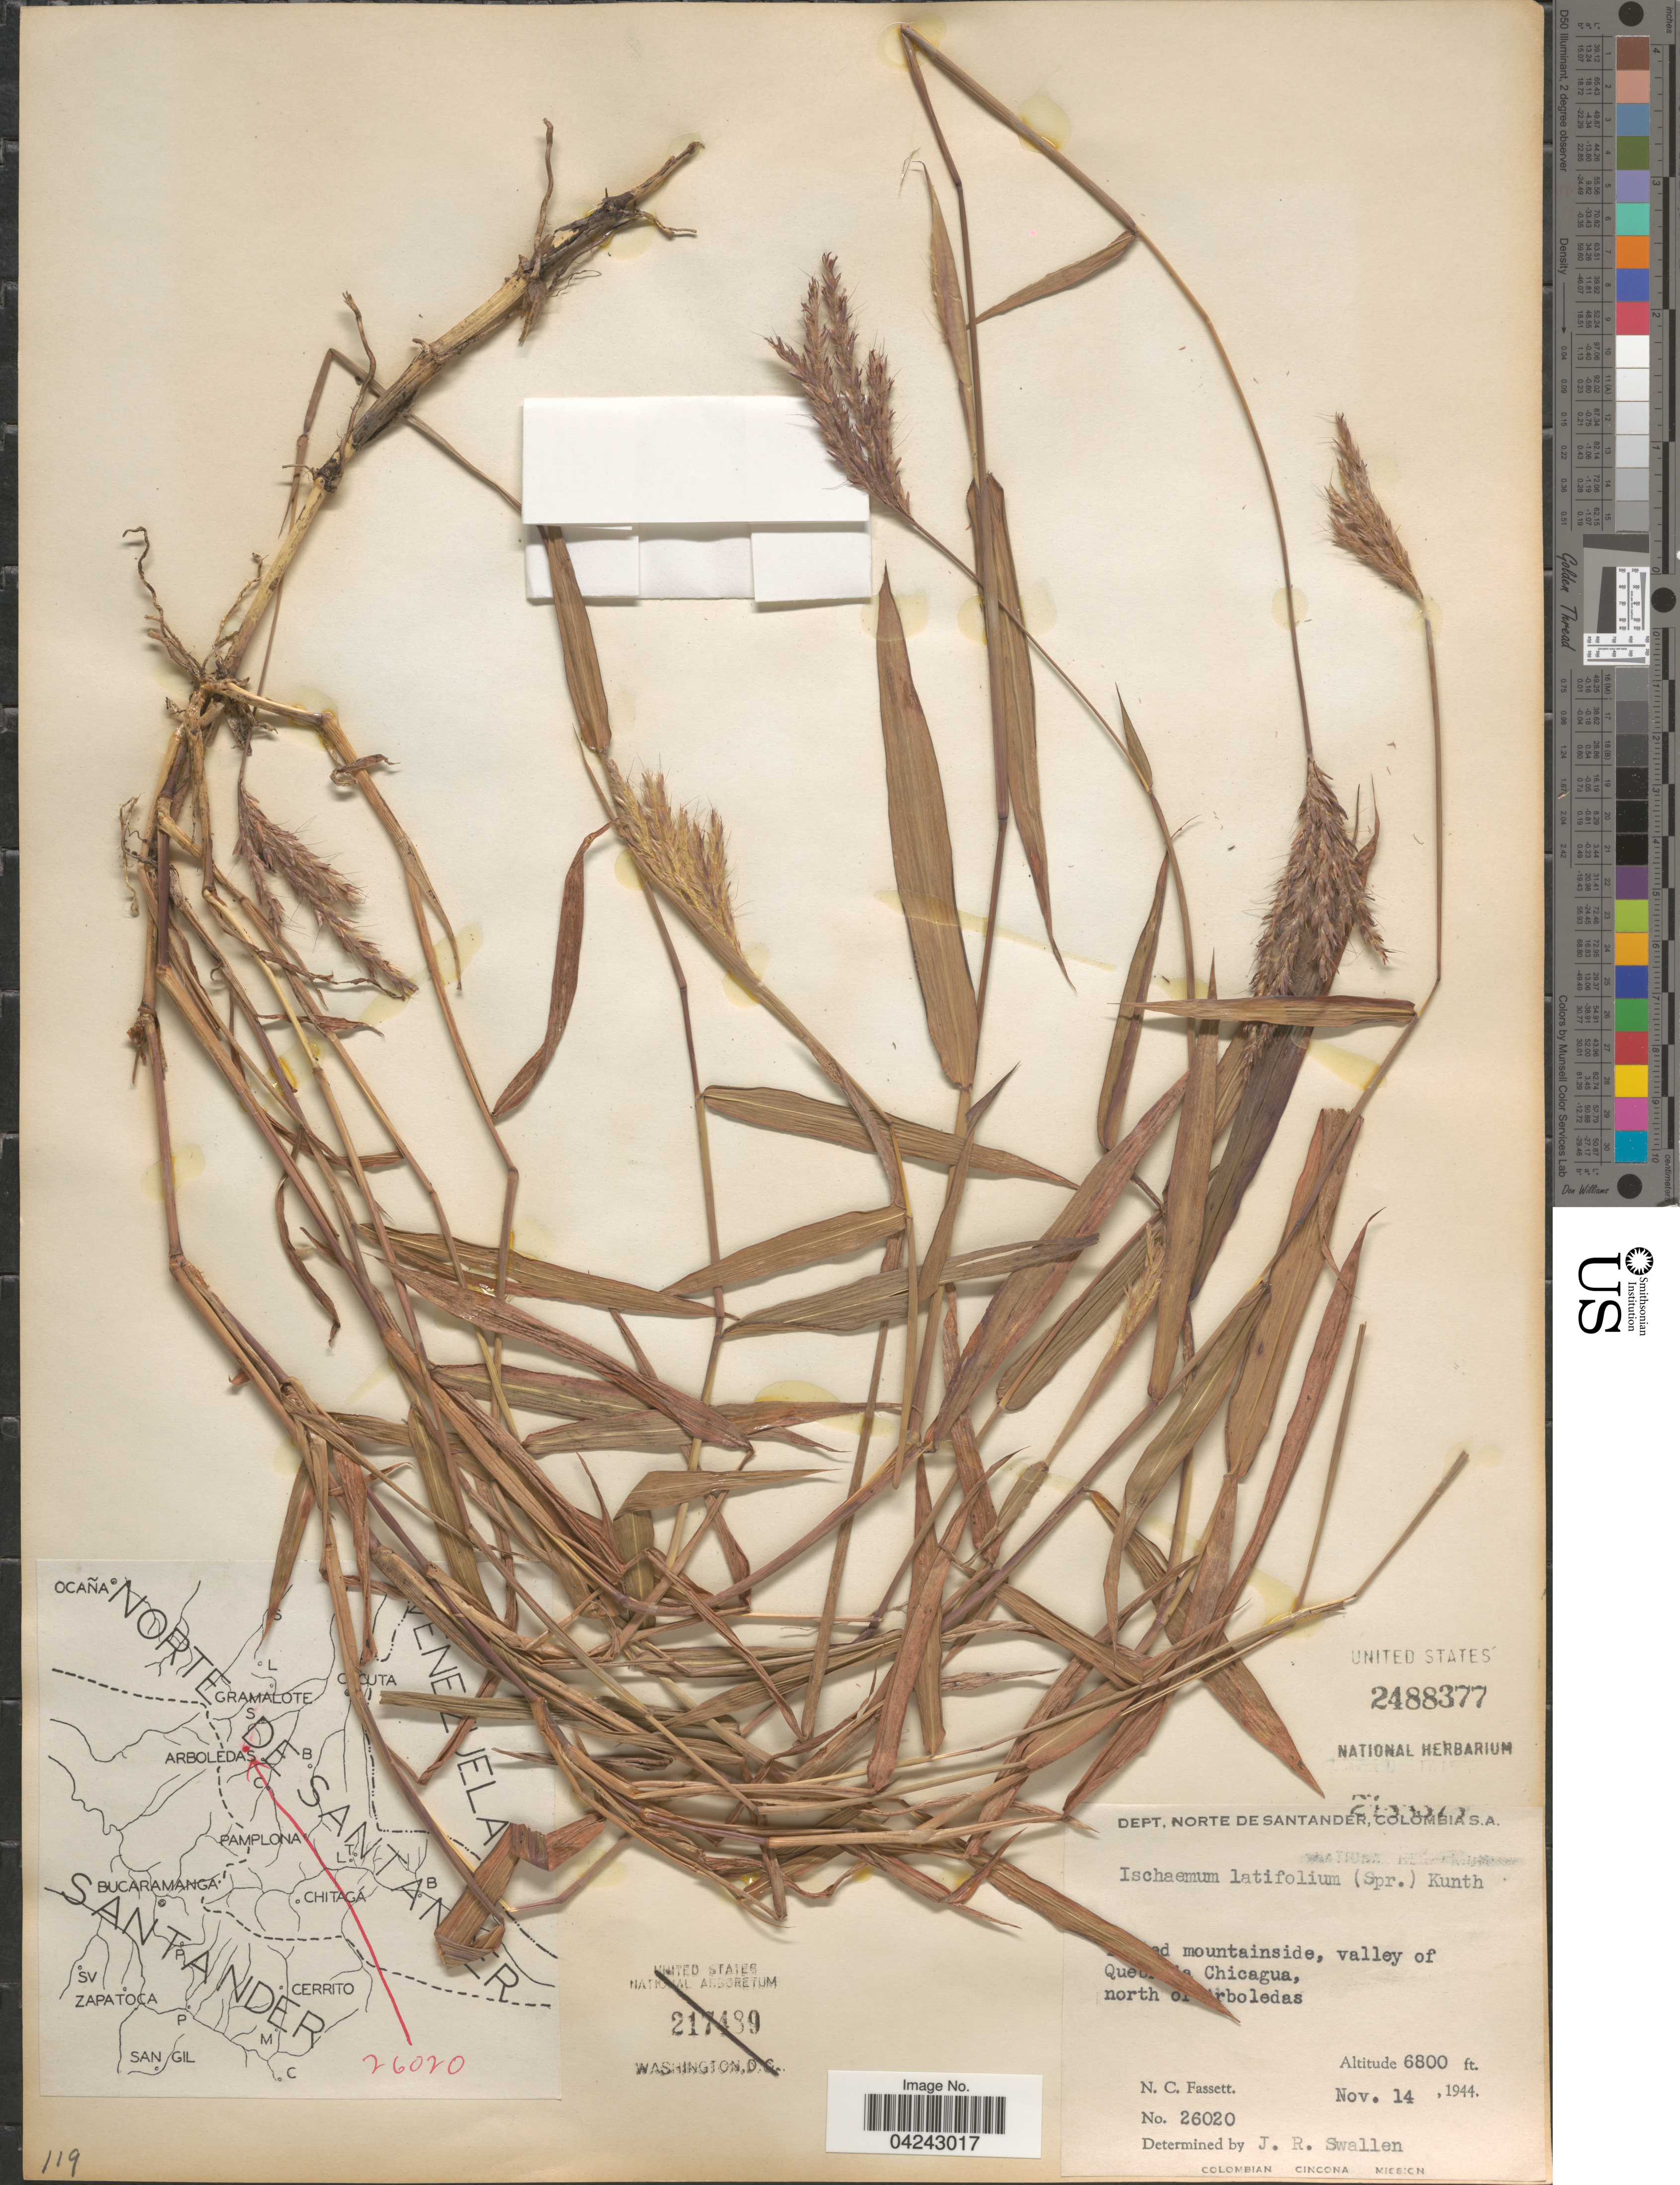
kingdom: Plantae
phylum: Tracheophyta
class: Liliopsida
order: Poales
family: Poaceae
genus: Ischaemum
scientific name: Ischaemum latifolium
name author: (Spreng.) Kunth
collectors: N. C. Fassett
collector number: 26020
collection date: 1944-11-14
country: Colombia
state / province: Norte de Santander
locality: Dept. Norte De Santander. [illegible text] mountainside, valley of Quebrada Chicagua, north of Arboledas.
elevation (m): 2073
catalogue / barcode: US 2488377